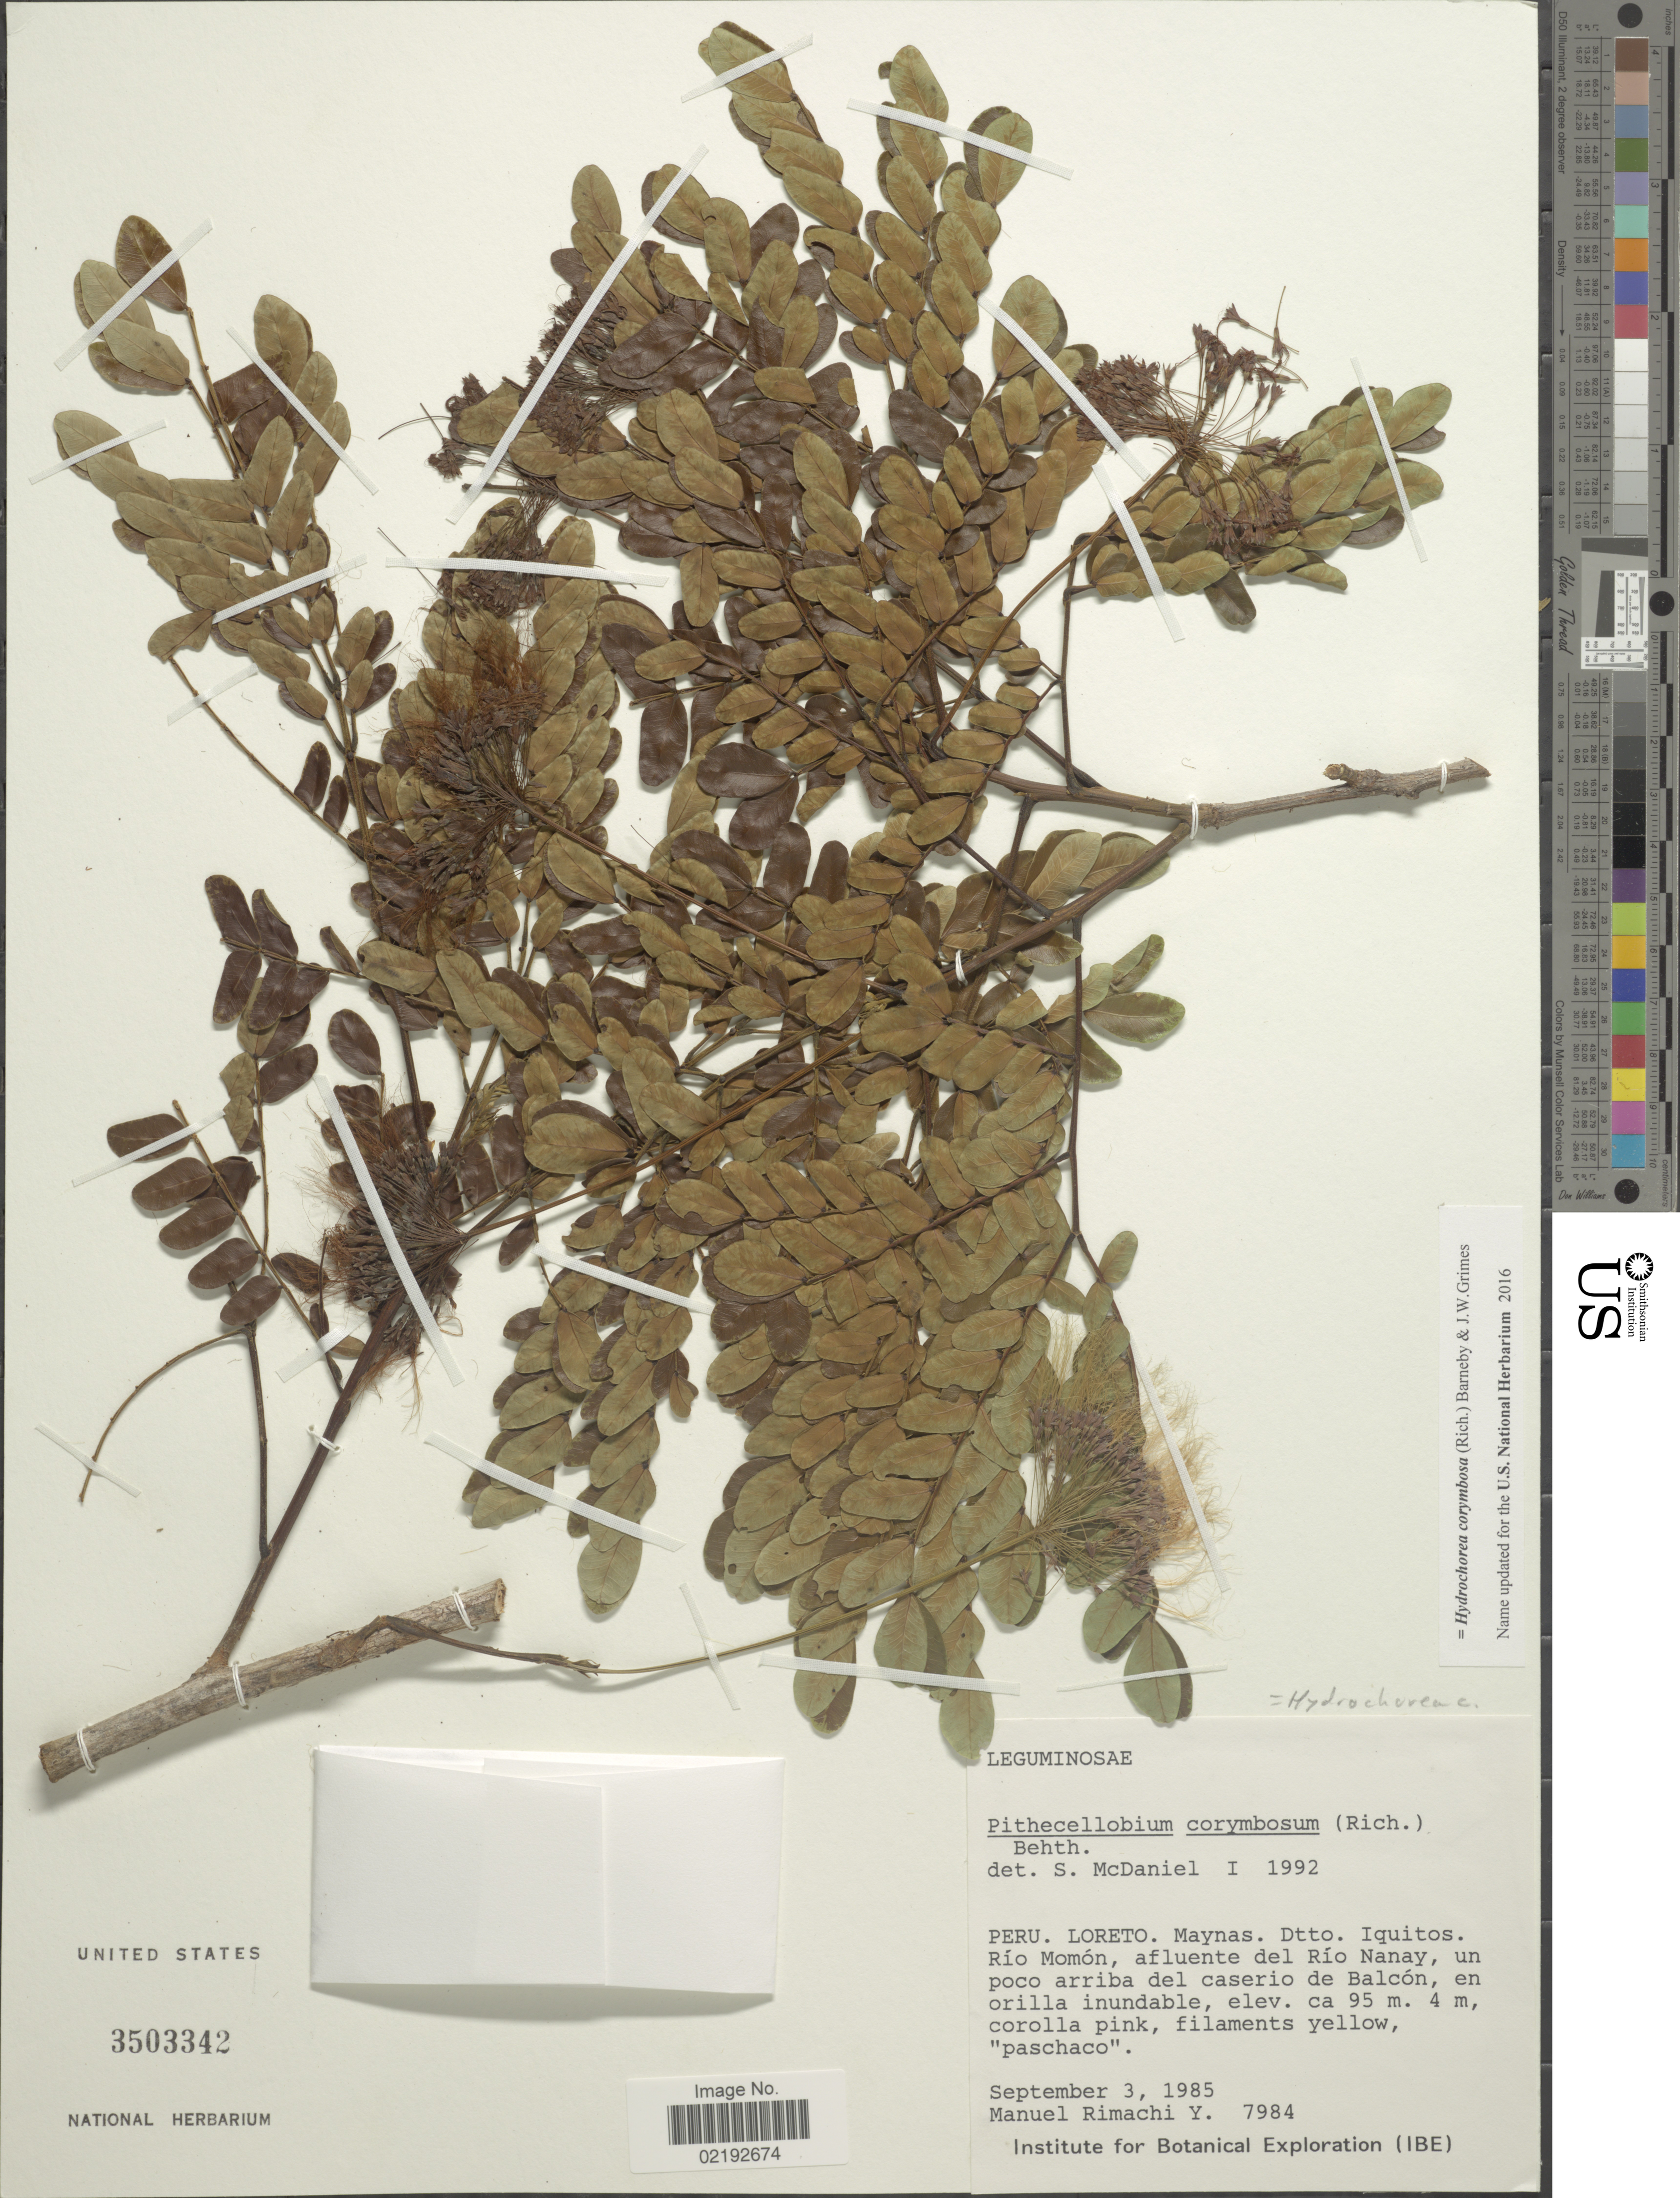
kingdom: Plantae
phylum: Tracheophyta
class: Magnoliopsida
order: Fabales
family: Fabaceae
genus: Hydrochorea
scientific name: Hydrochorea corymbosa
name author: (Rich.) Barneby & J.W. Grimes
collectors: M. Rimachi Y.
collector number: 7984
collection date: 1985-09-03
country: Peru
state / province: Loreto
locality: Maynas, Dtto. Iquitos, Rio Momon, afluente del Rio Nanay, un poco arriba del caserio de Balcon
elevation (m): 95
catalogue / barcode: US 3503342